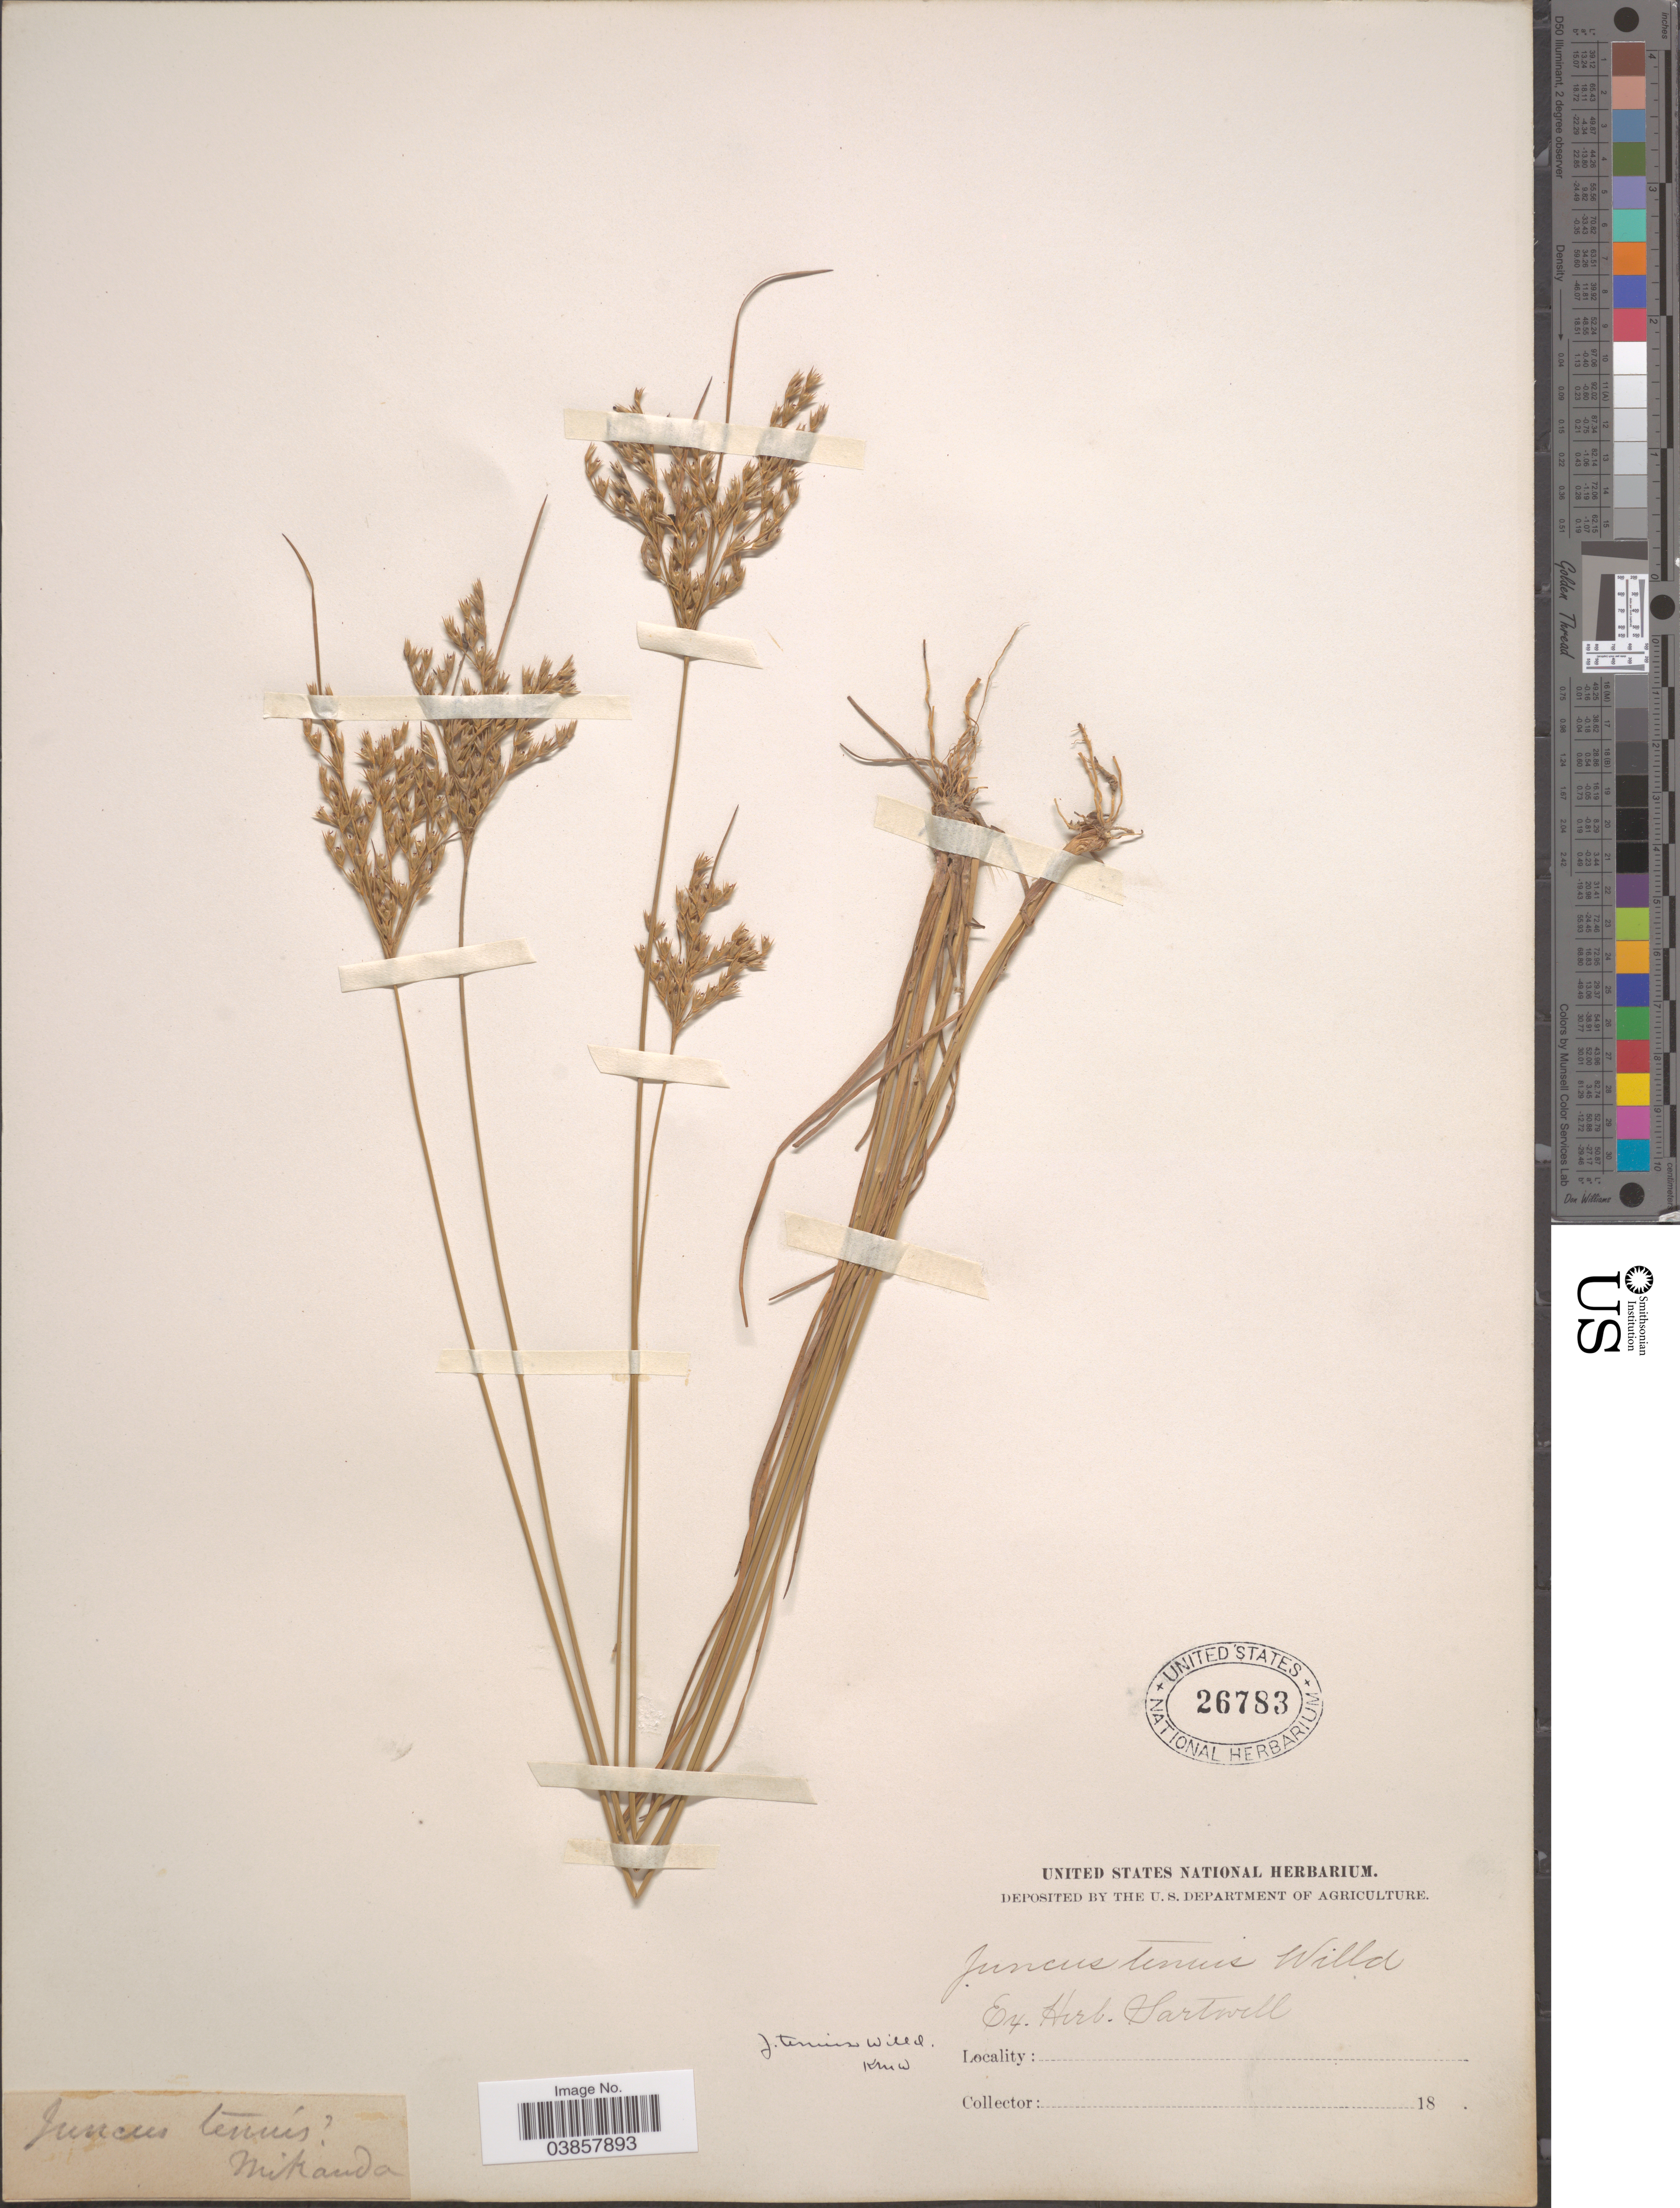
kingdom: Plantae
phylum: Tracheophyta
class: Liliopsida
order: Poales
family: Juncaceae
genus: Juncus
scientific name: Juncus tenuis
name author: Willd.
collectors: ex herb. Sartwell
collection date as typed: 18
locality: Mikanda. [interpreted] [unsure placement]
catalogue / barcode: US 26783